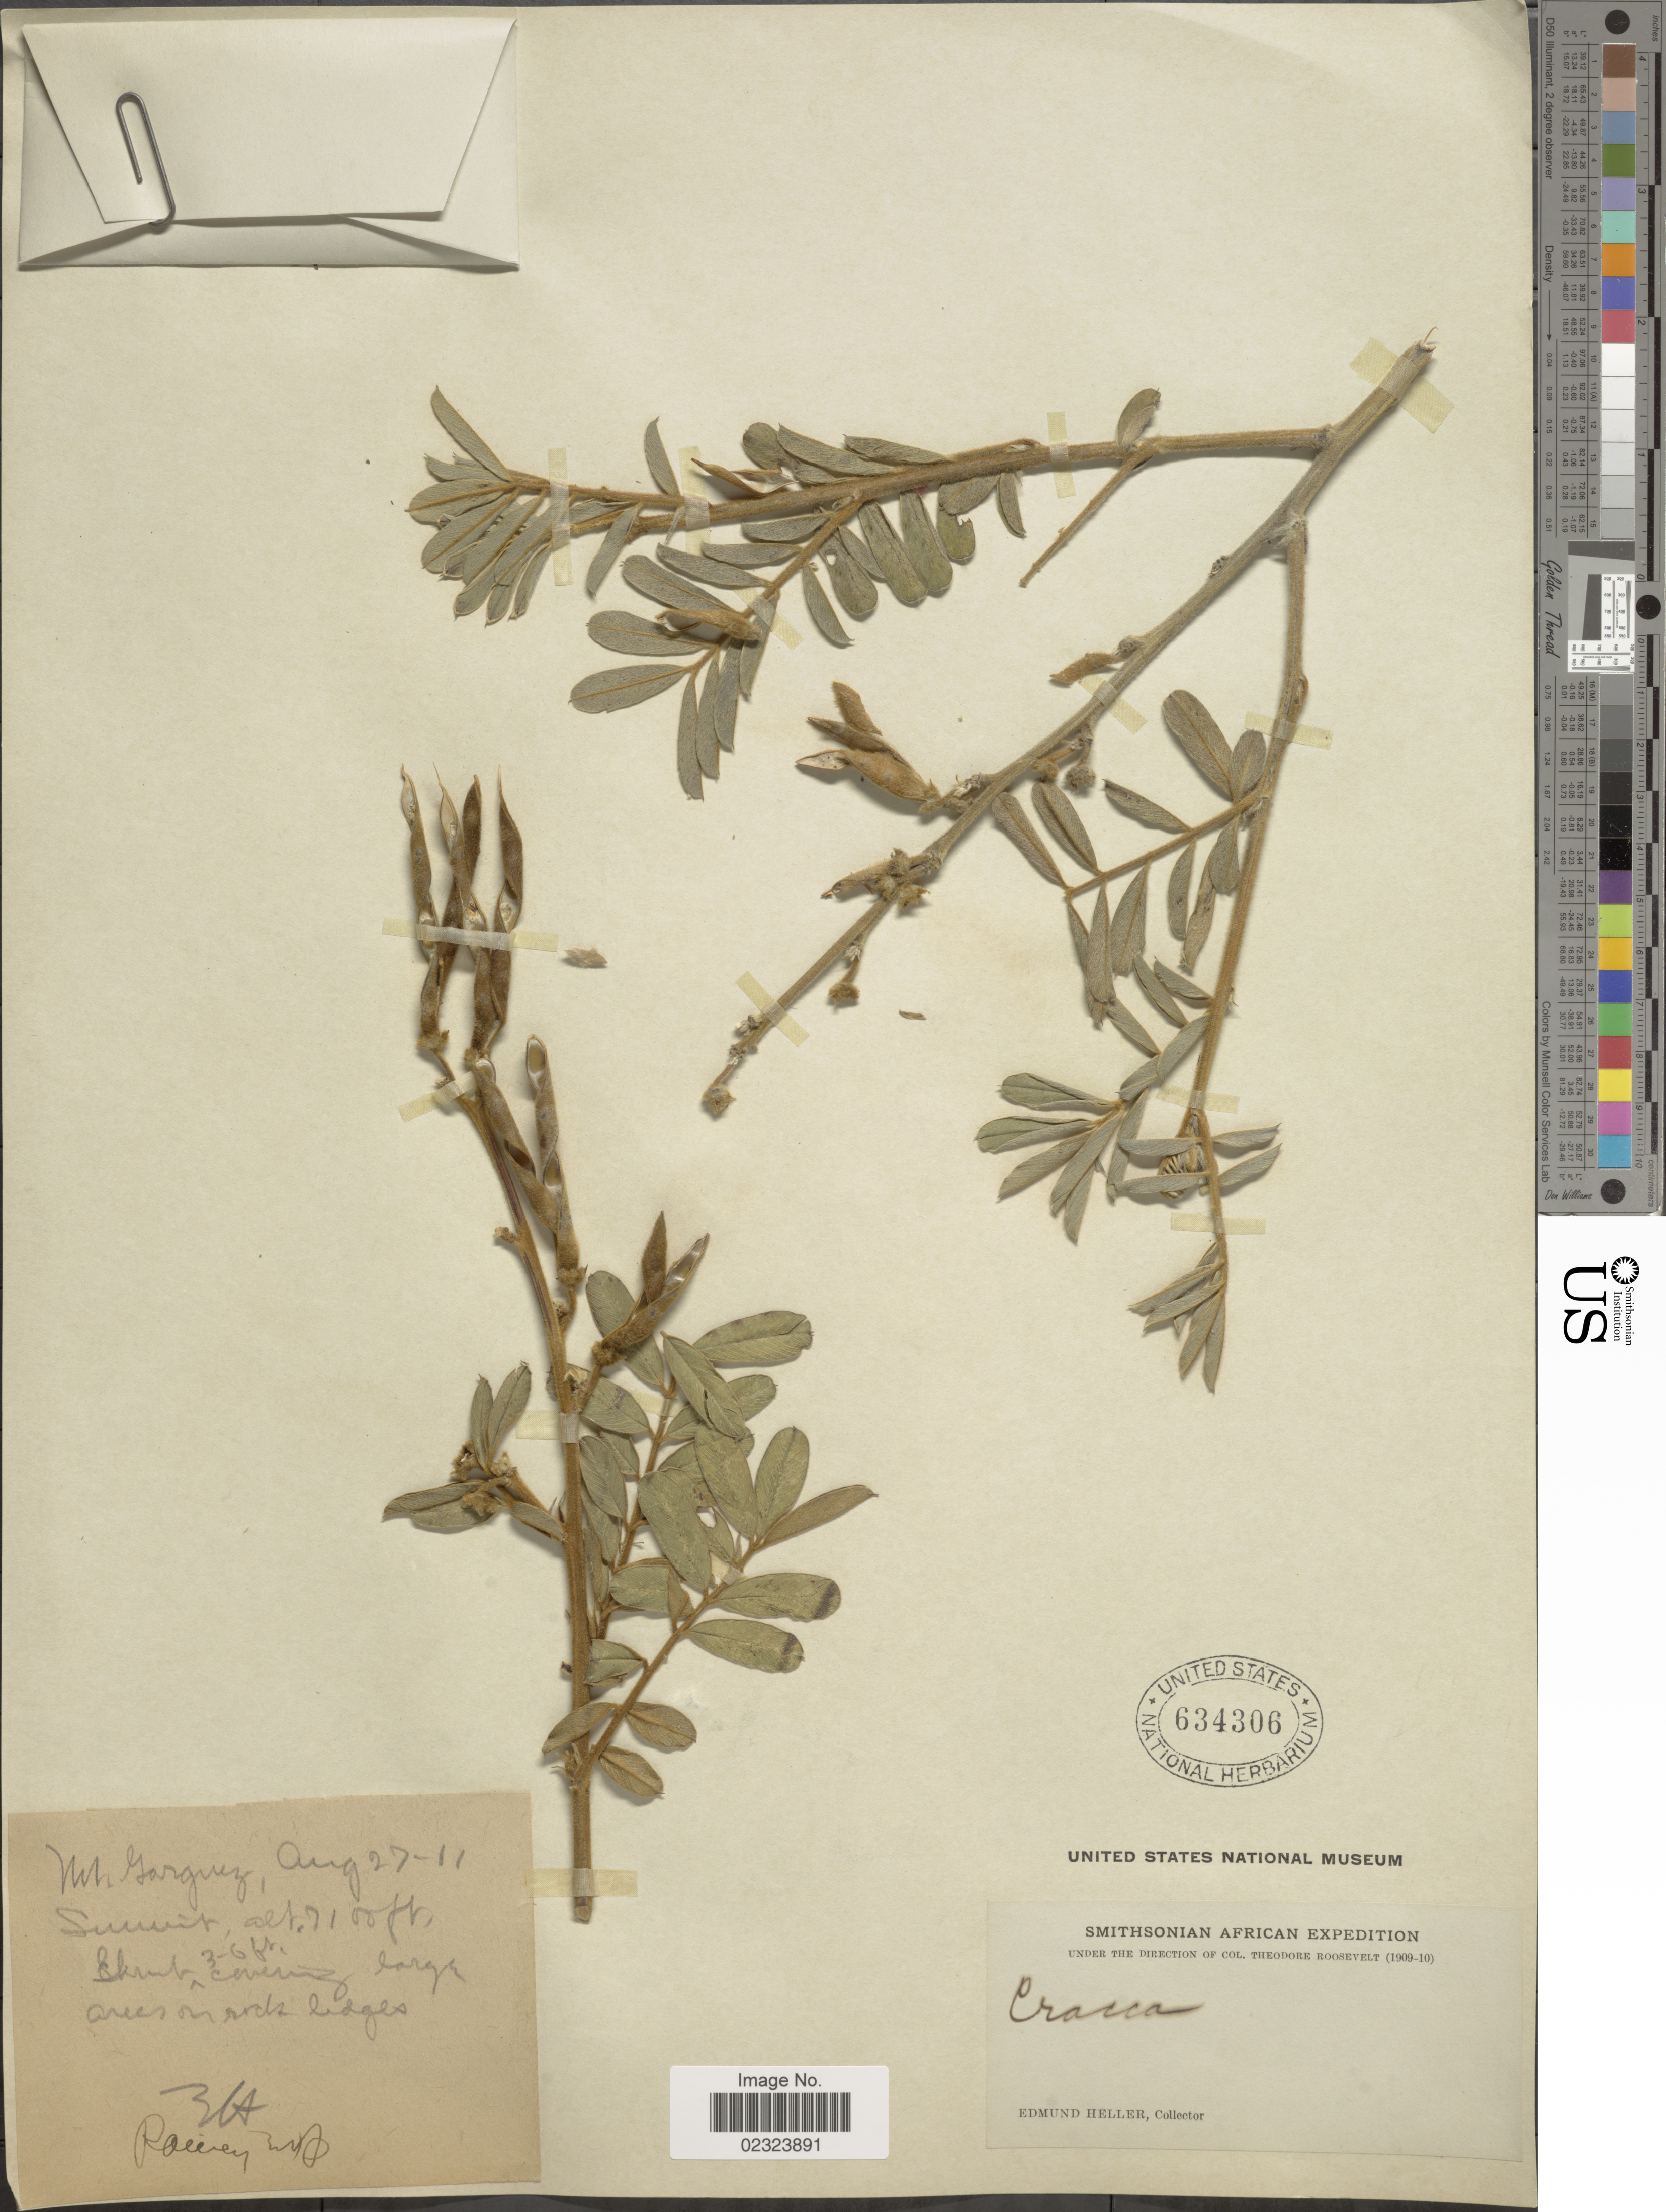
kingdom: Plantae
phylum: Tracheophyta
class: Magnoliopsida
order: Fabales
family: Fabaceae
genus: Tephrosia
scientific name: Tephrosia sp.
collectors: E. Heller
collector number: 3A*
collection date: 1911-08-27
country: Kenya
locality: African. Mt. Garguez.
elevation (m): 2164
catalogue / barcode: US 634306